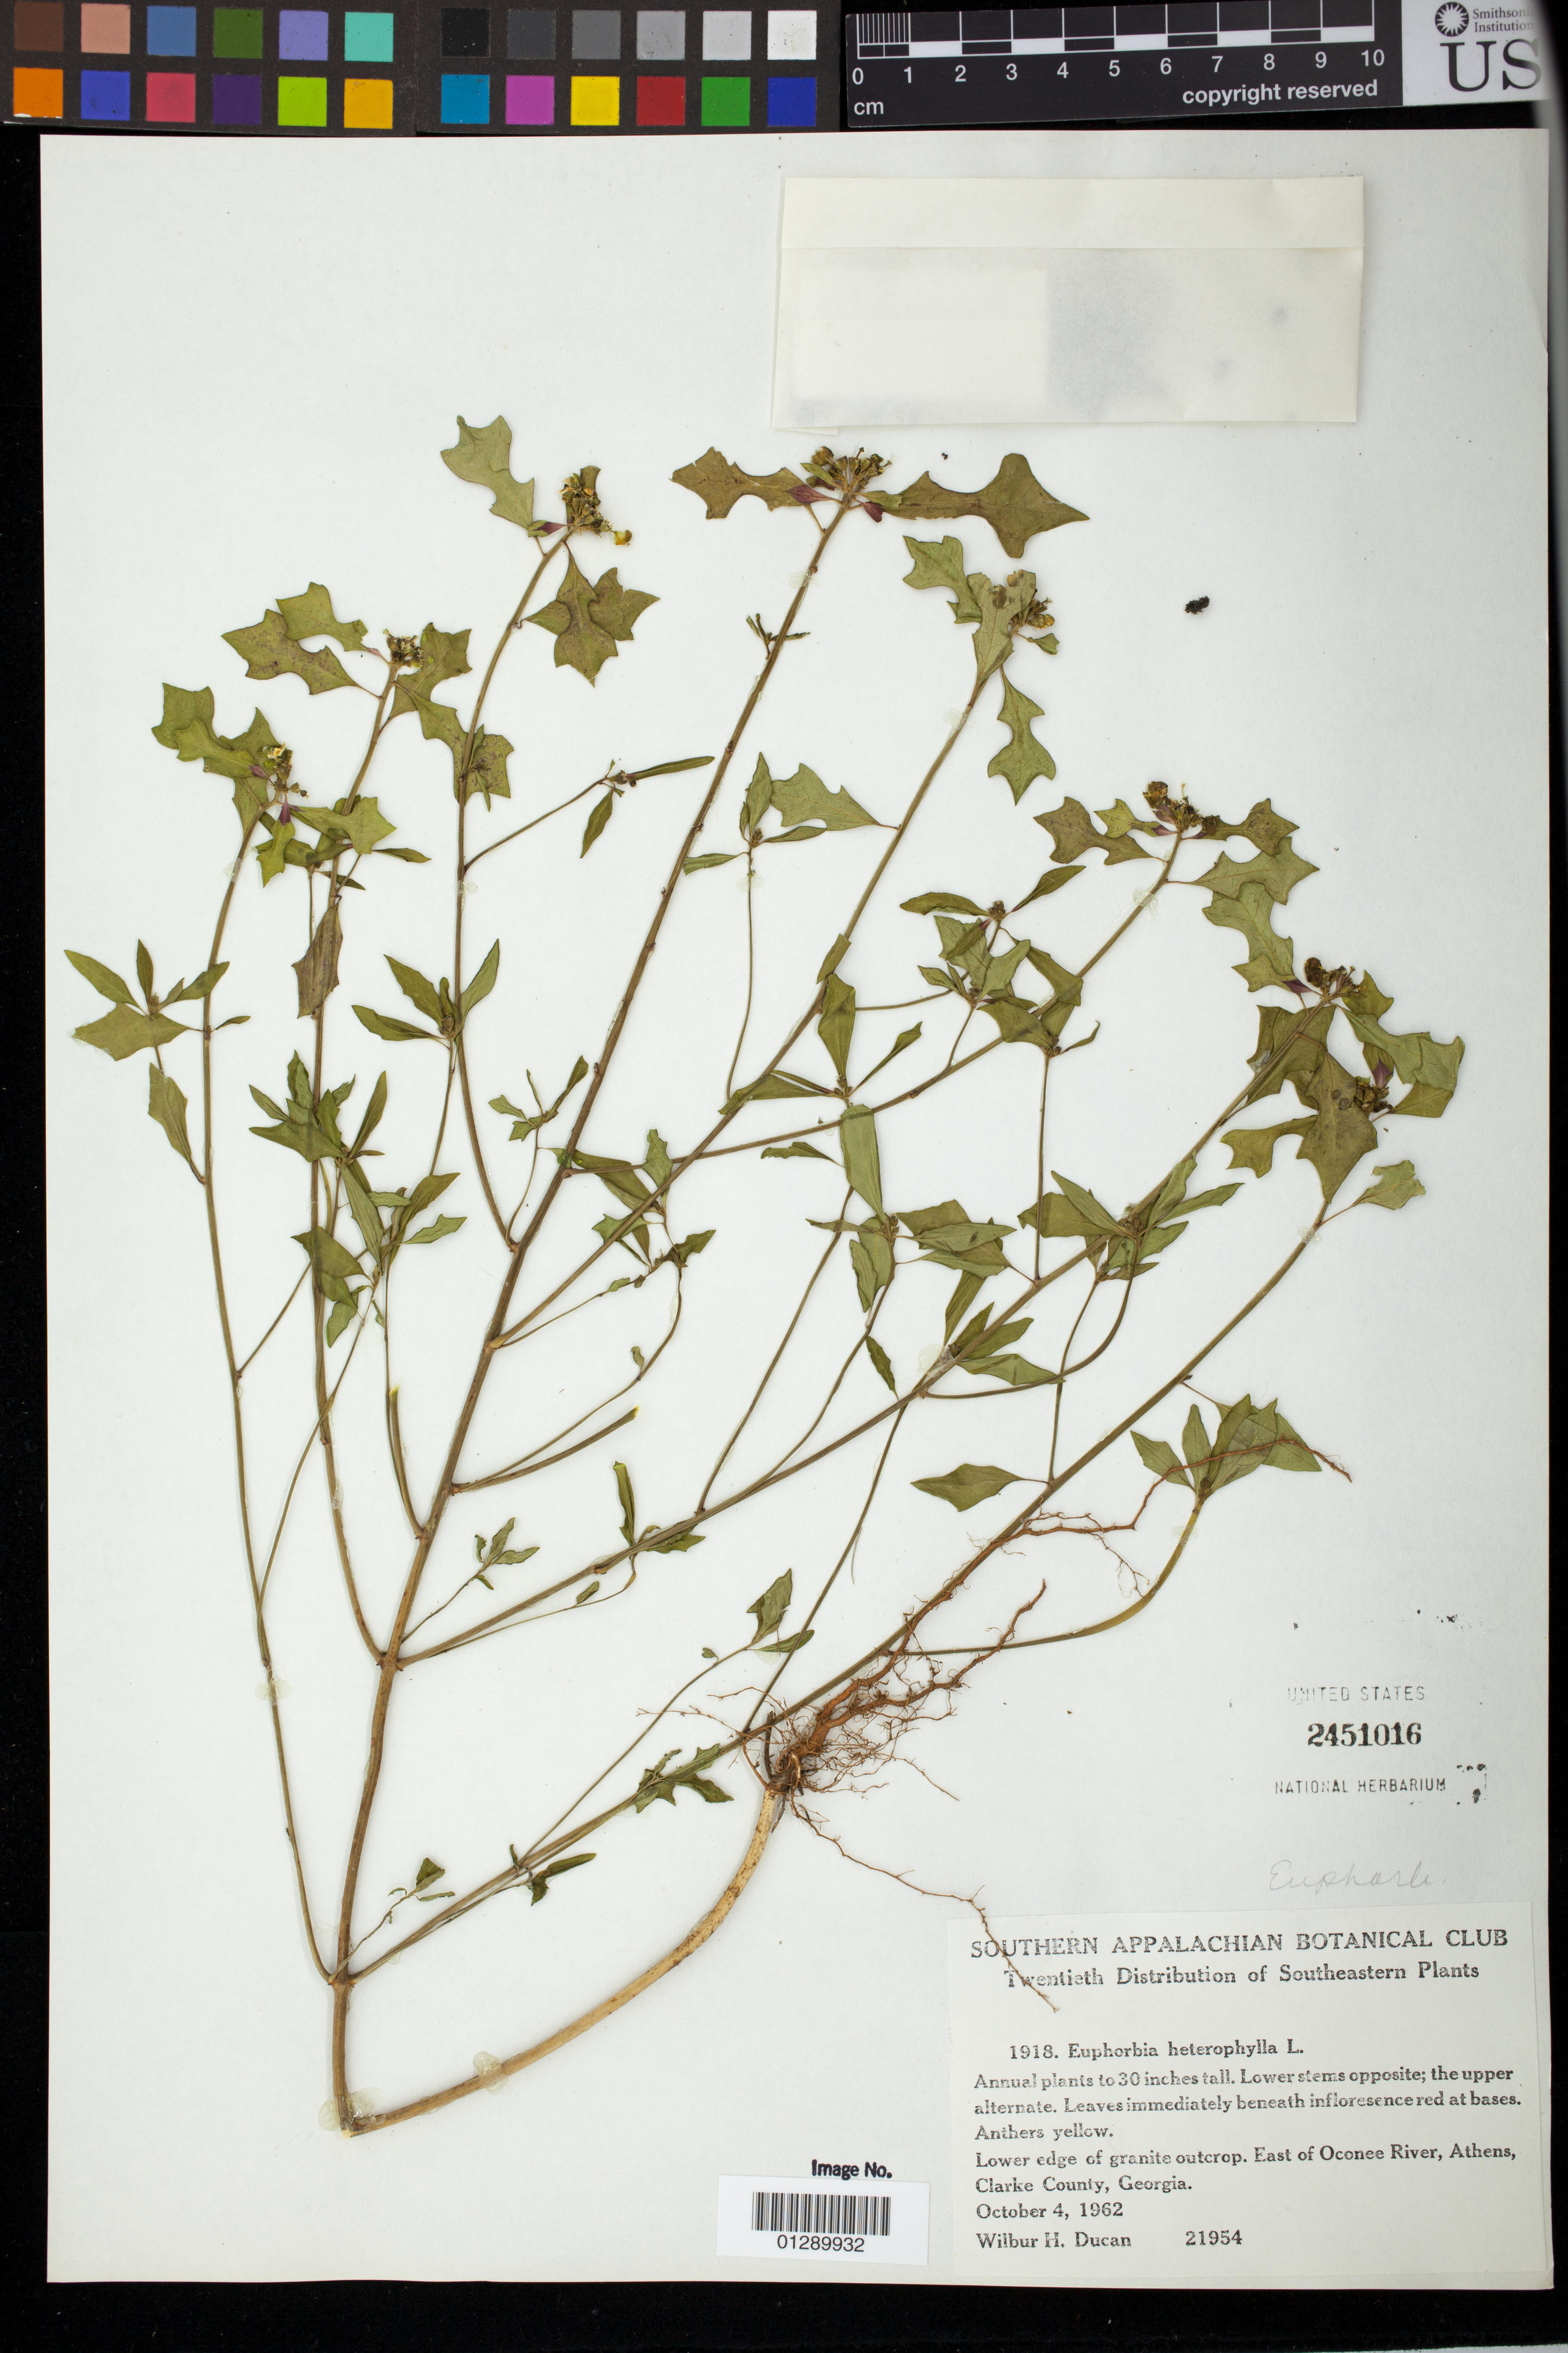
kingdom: Plantae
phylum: Tracheophyta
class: Magnoliopsida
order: Malpighiales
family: Euphorbiaceae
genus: Euphorbia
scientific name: Euphorbia heterophylla var. cyathophora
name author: (Murr.) Griseb.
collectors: W. Ducan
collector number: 21954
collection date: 1962-10-04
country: United States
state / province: Georgia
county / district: Clarke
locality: East of Oconee River, Athens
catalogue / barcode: US 2451016